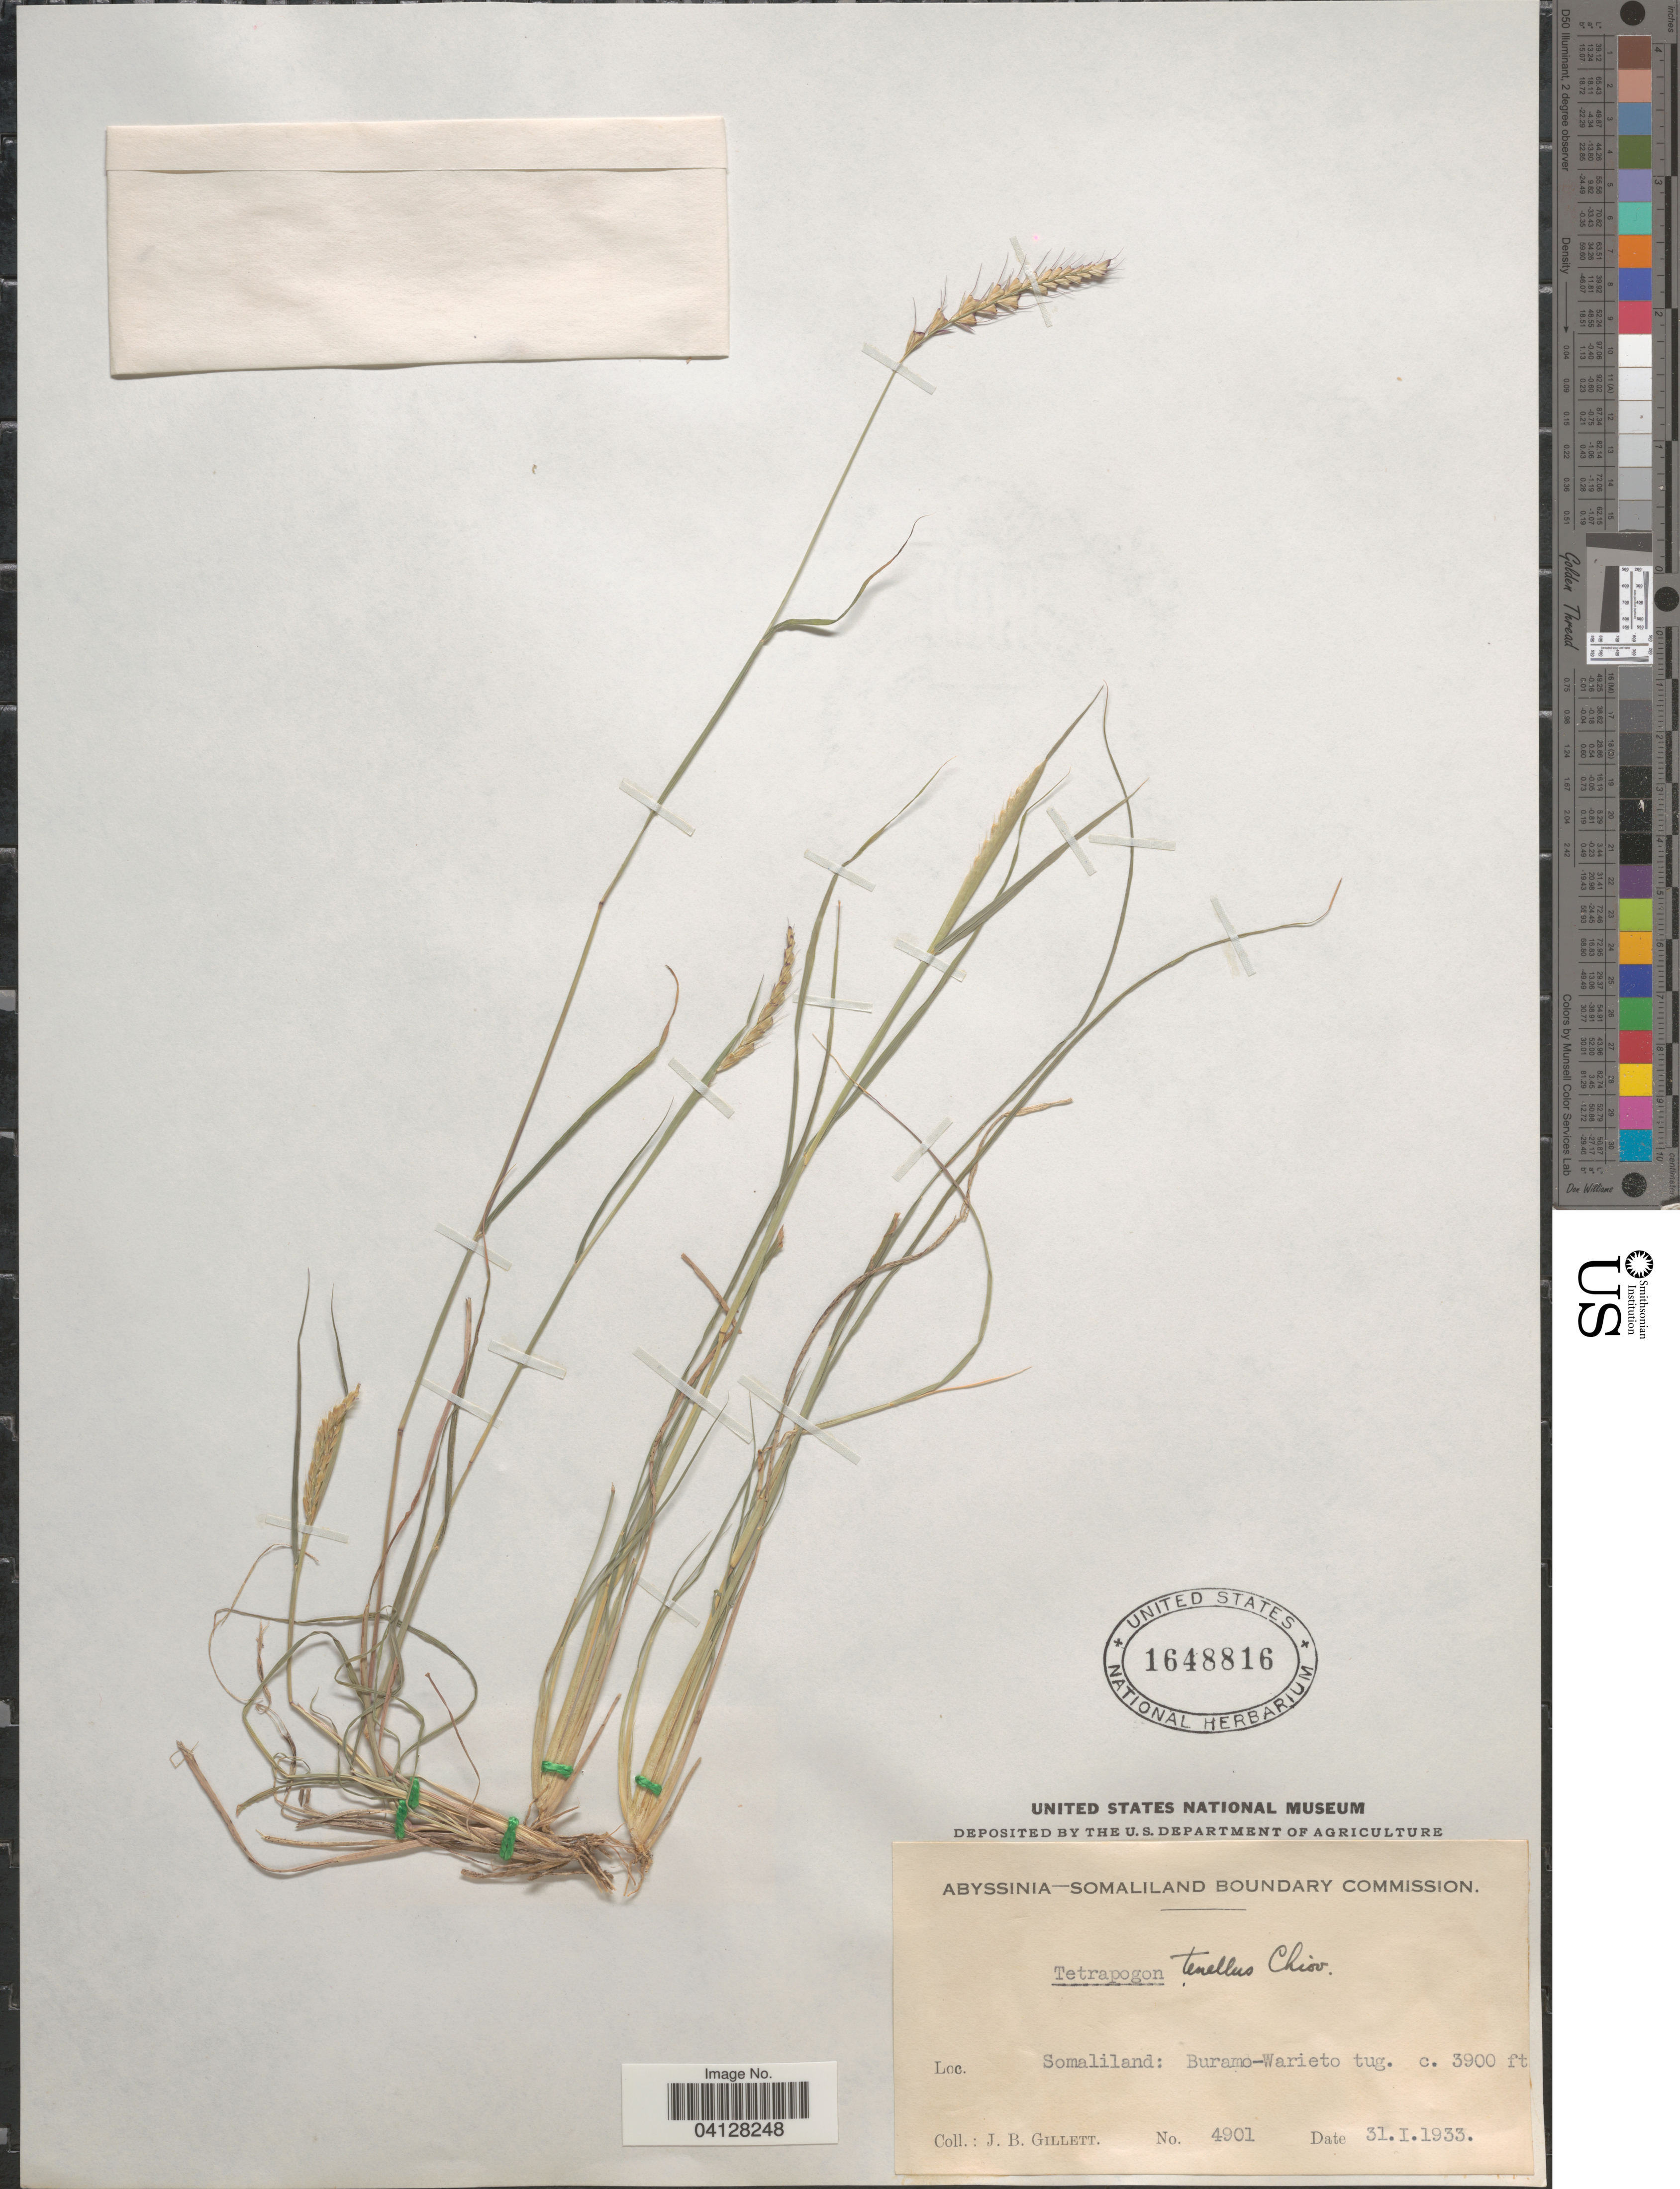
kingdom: Plantae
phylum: Tracheophyta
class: Liliopsida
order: Poales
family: Poaceae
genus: Tetrapogon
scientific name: Tetrapogon tenellus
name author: (J. Koenig ex Roxb.) Chiov.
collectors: J. B. Gillett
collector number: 4901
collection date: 1933-01-31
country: Somalia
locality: Somaliland: Buramo-Warieto tug.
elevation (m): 1189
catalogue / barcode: US 1648816